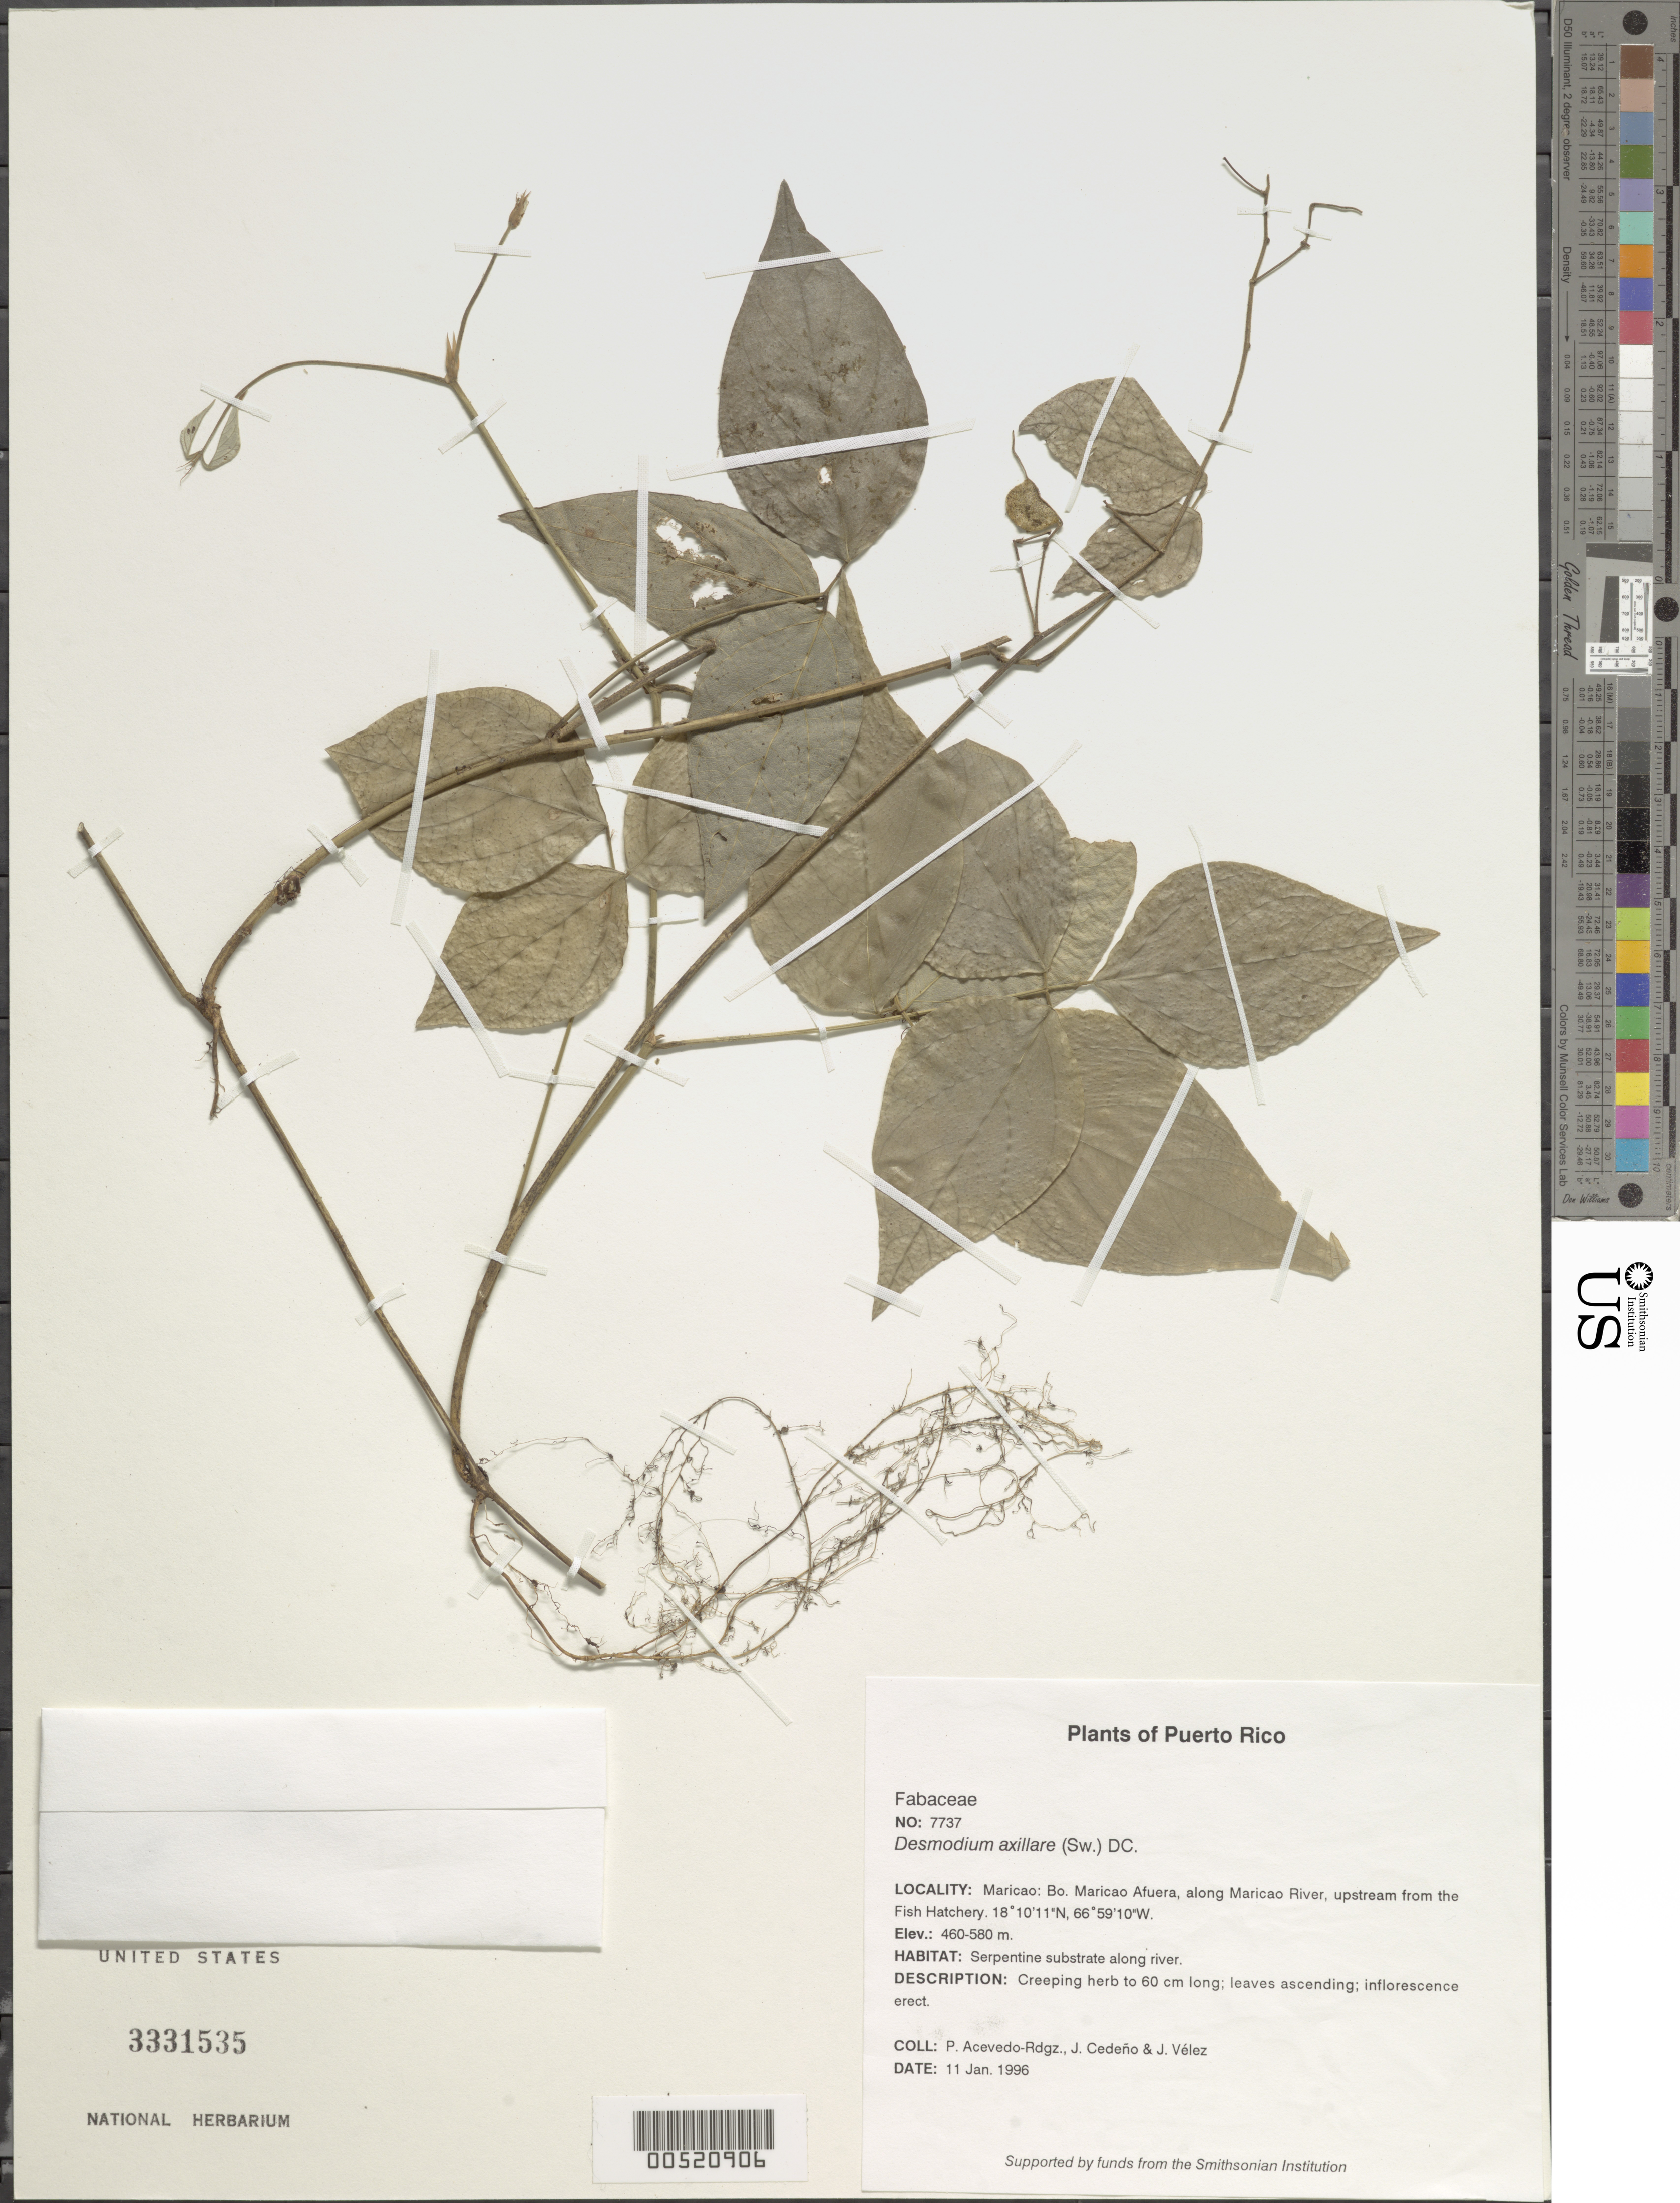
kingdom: Plantae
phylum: Tracheophyta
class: Magnoliopsida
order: Fabales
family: Fabaceae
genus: Desmodium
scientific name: Desmodium axillare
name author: (Sw.) DC.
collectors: P. Acevedo-Rodr., J. A. Cedeño M. & J. Vélez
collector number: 7737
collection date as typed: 11 Jan 1996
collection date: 1996-01-11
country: Puerto Rico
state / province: Maricao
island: Puerto Rico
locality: Maricao: Bo. Maricao Afuera, along Maricao River, upstream from the Fish Hatchery.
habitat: Serpentine substrate along river.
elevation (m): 460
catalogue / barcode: US 3331535